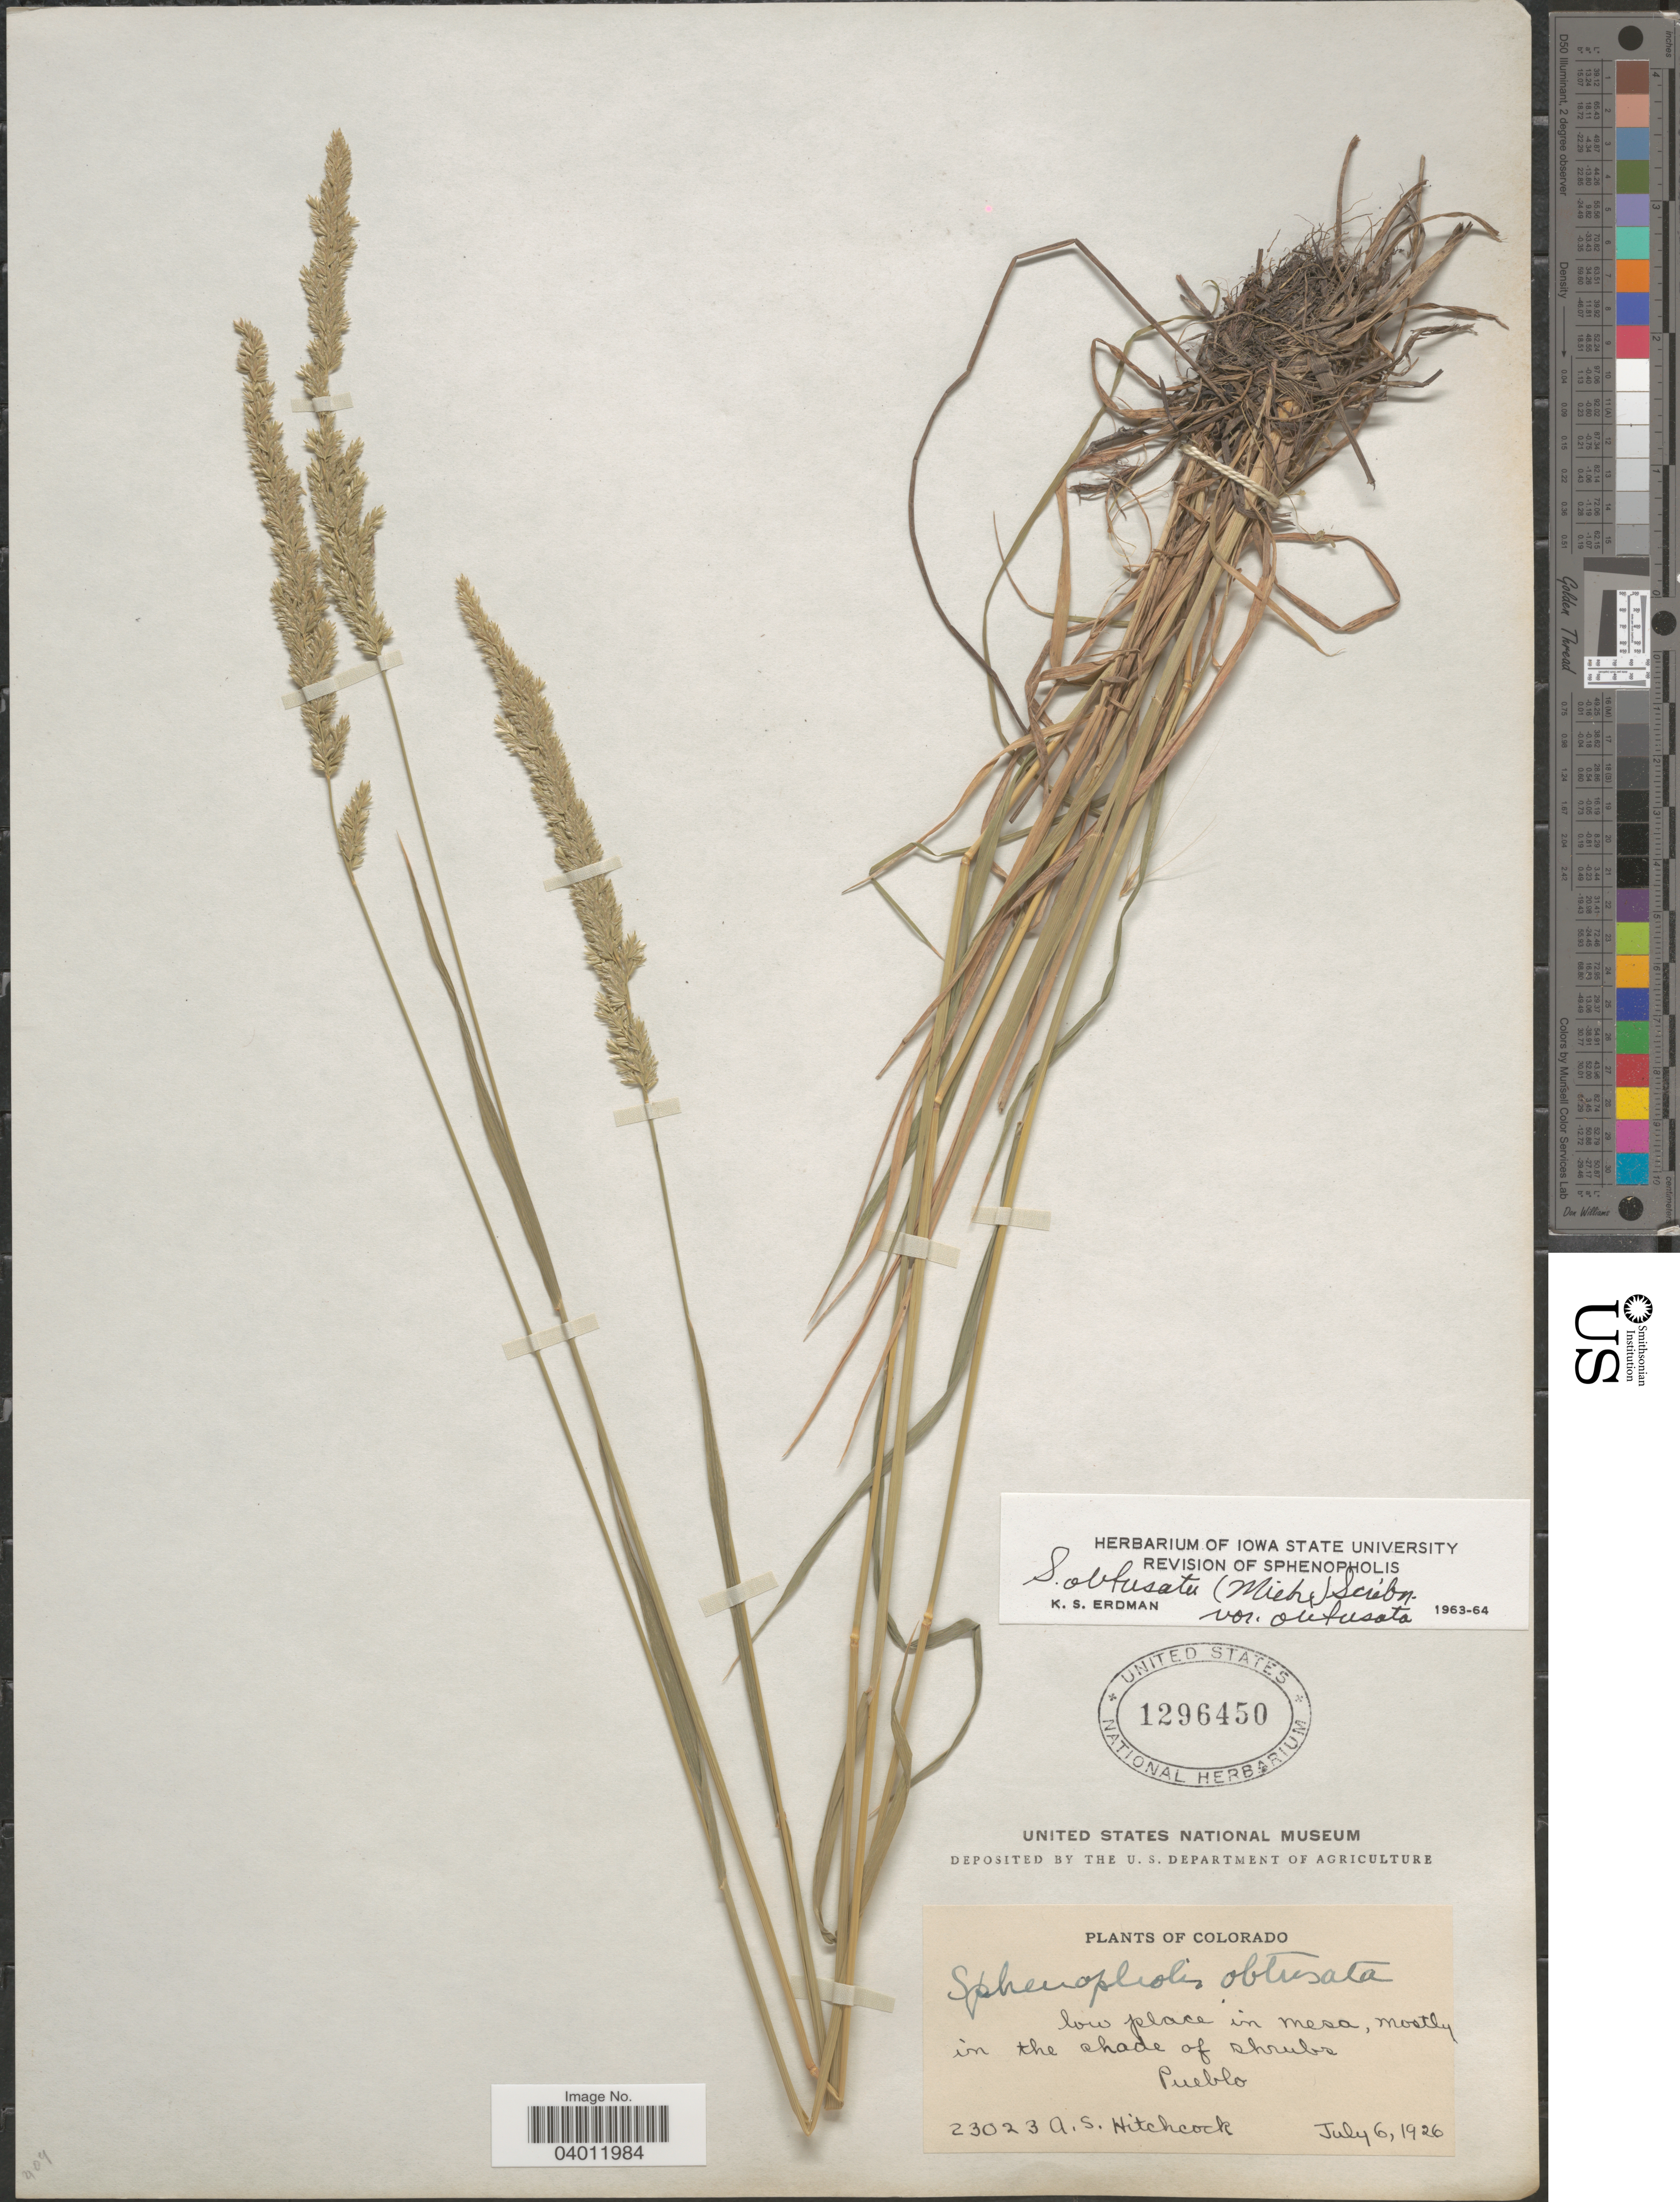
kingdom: Plantae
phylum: Tracheophyta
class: Liliopsida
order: Poales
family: Poaceae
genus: Sphenopholis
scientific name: Sphenopholis obtusata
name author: (Michx.) Scribn.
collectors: A. S. Hitchcock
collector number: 23023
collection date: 1926-07-06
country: United States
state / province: Colorado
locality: Pueblo.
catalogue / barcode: US 1296450